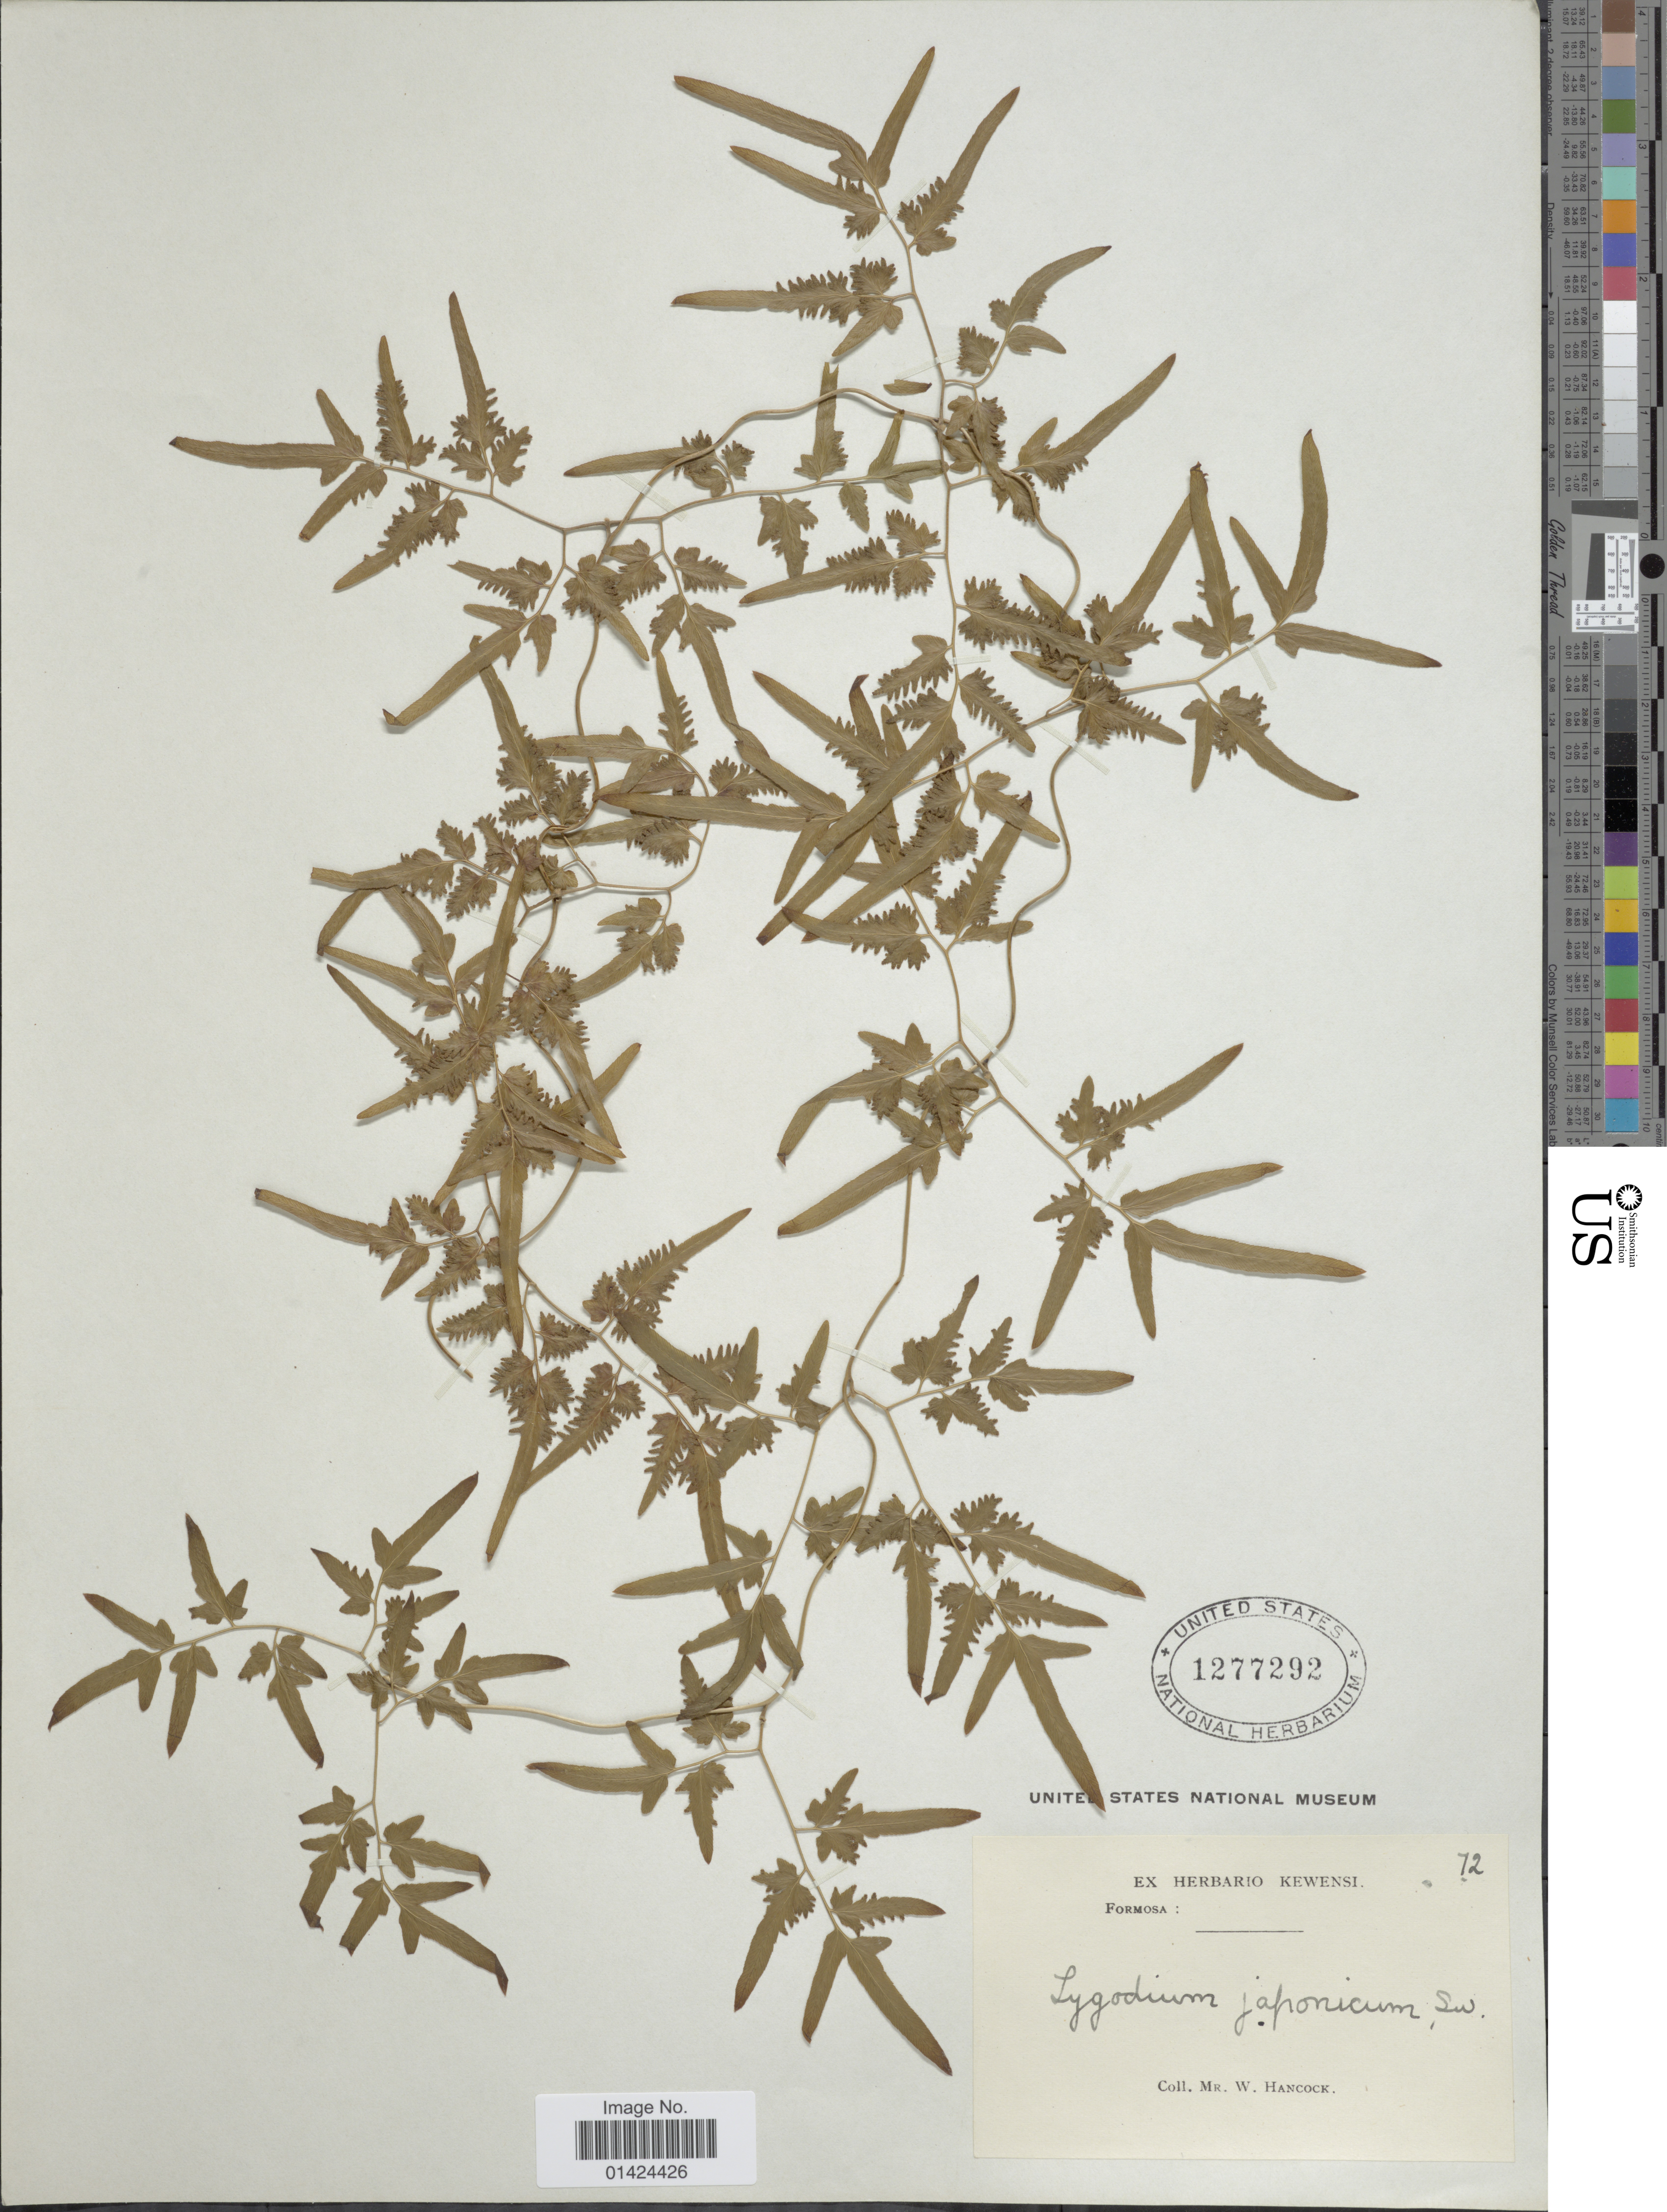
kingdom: Plantae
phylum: Tracheophyta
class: Polypodiopsida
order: Schizaeales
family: Lygodiaceae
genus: Lygodium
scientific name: Lygodium japonicum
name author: (Thunb.) Sw.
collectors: W. Hancock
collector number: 72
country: Taiwan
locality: Formosa.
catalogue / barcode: US 1277292